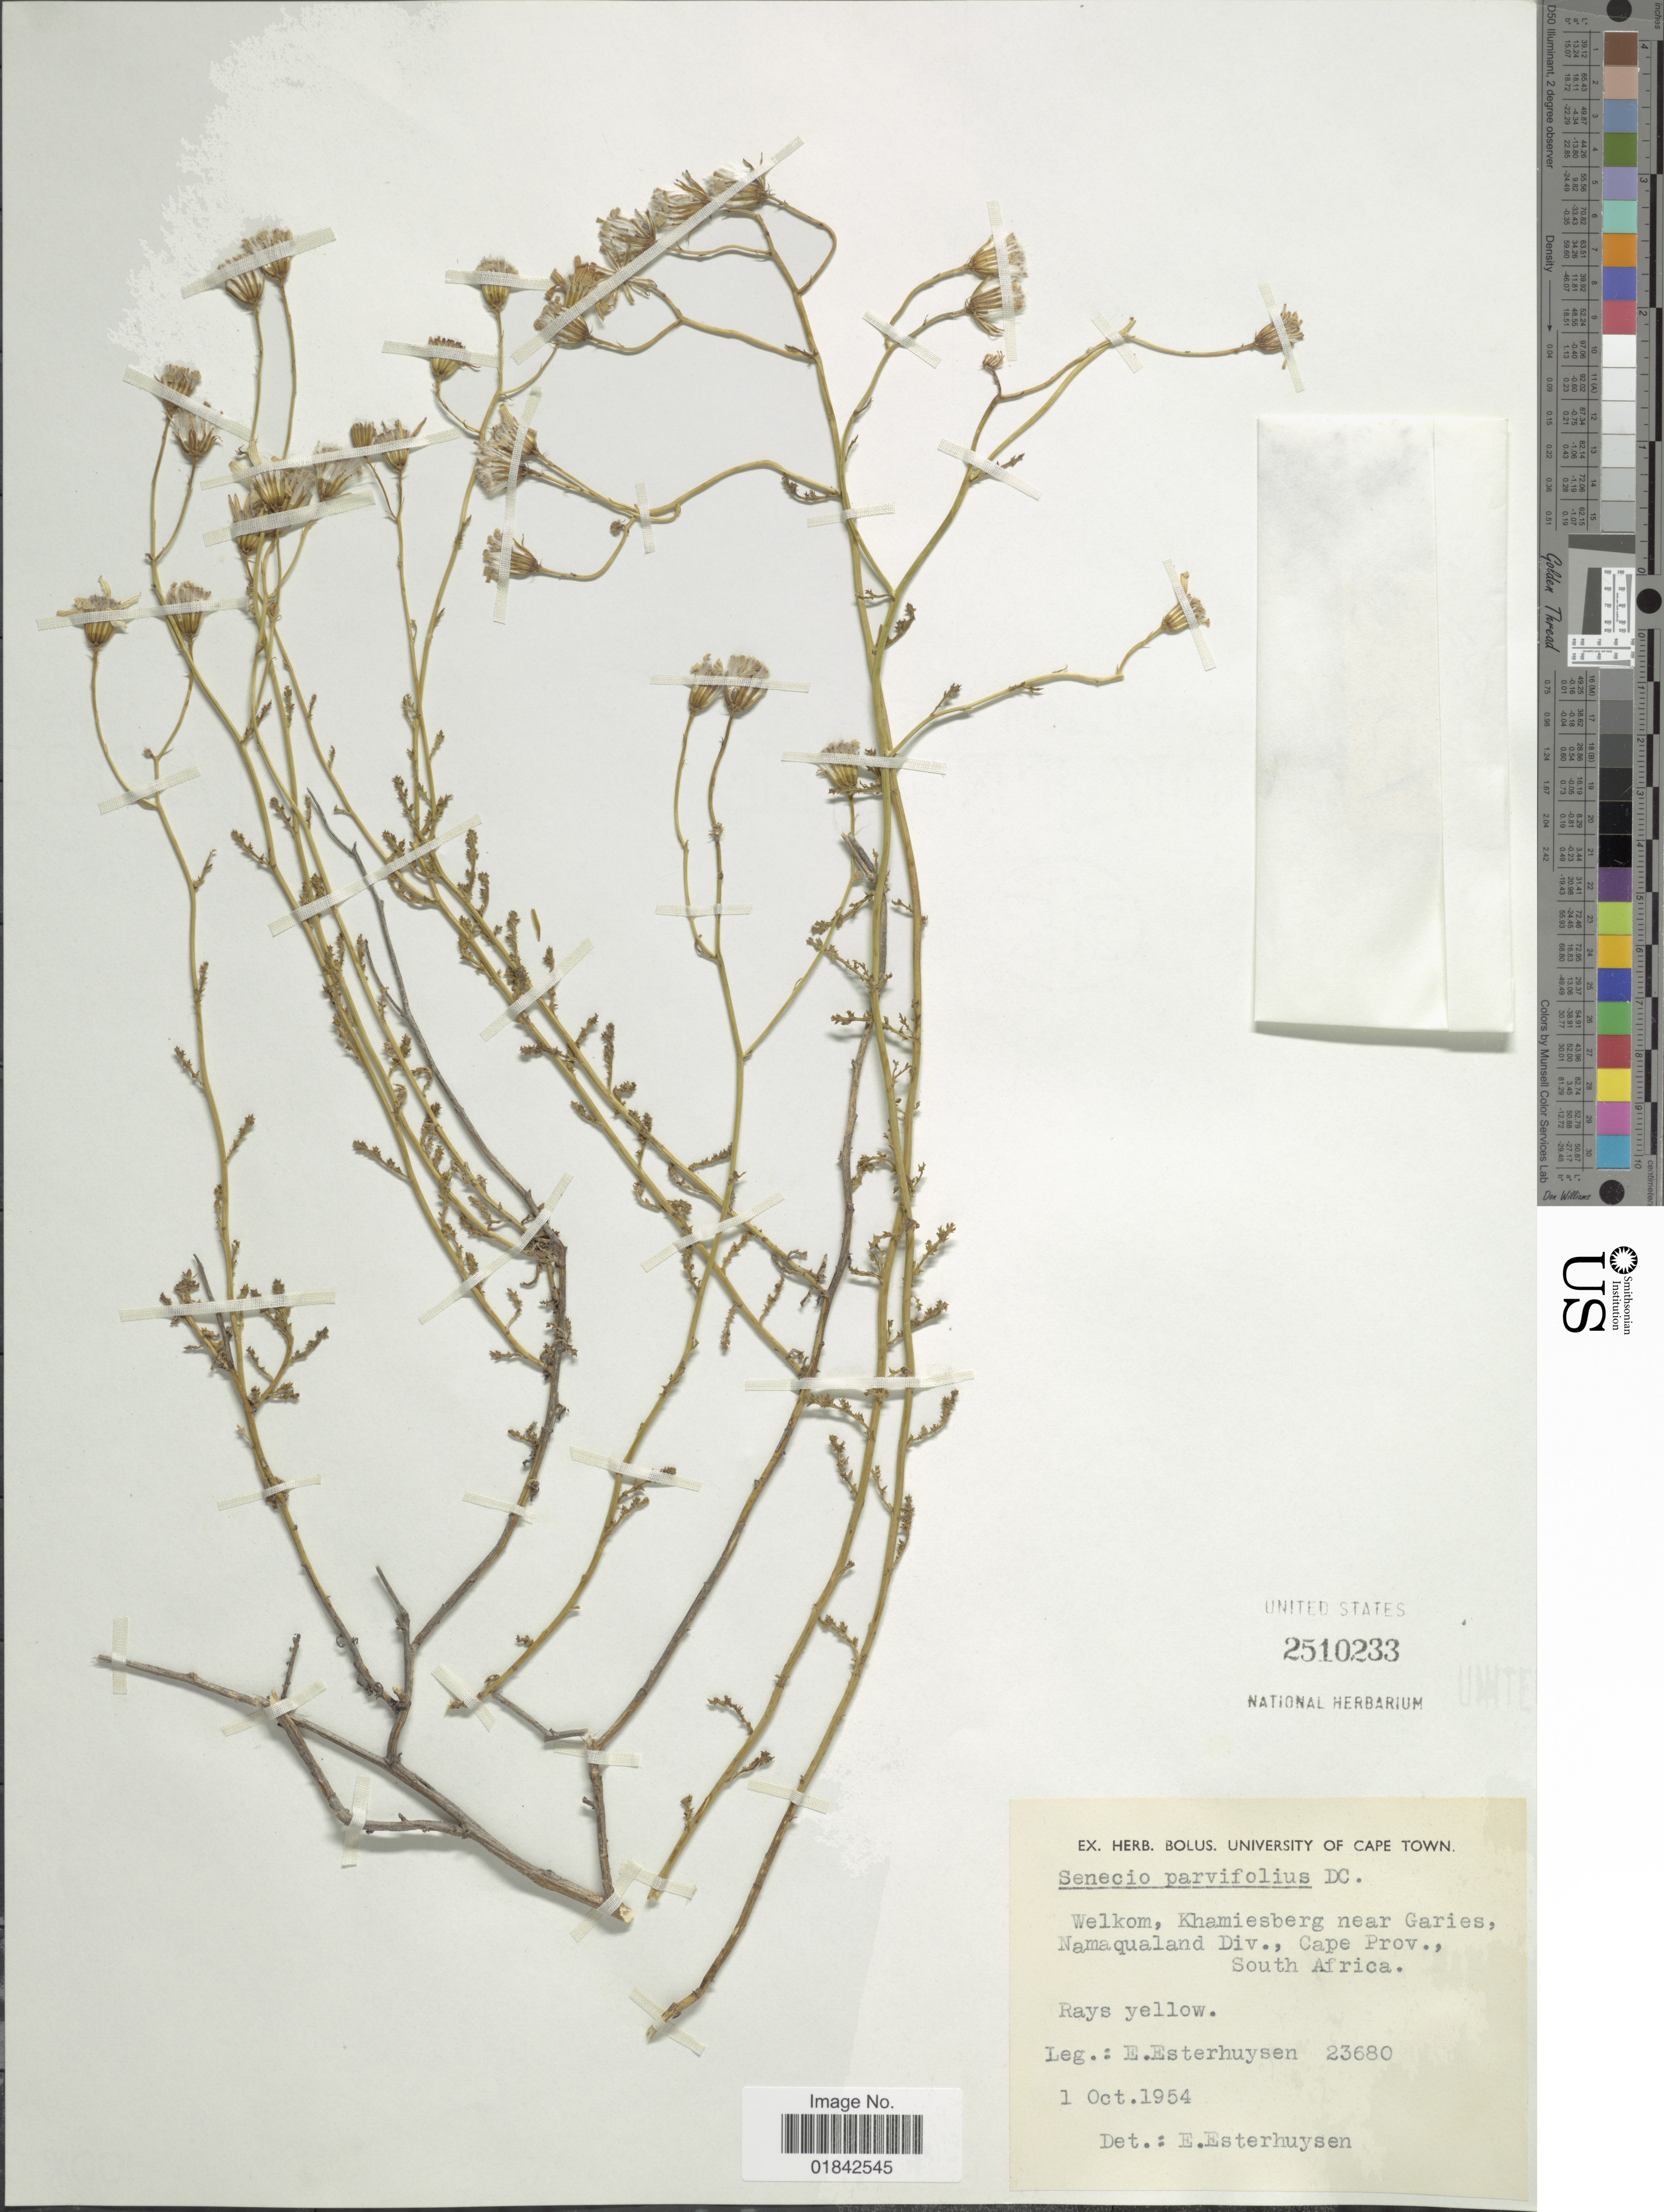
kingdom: Plantae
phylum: Tracheophyta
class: Magnoliopsida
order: Asterales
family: Asteraceae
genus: Senecio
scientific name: Senecio parvifolius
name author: DC.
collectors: E. E. Esterhuysen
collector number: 23680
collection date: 1954-10-01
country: South Africa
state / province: Northern Cape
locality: Welkom, Khamiesberg near Garies, Namaqualand Div.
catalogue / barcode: US 2510233